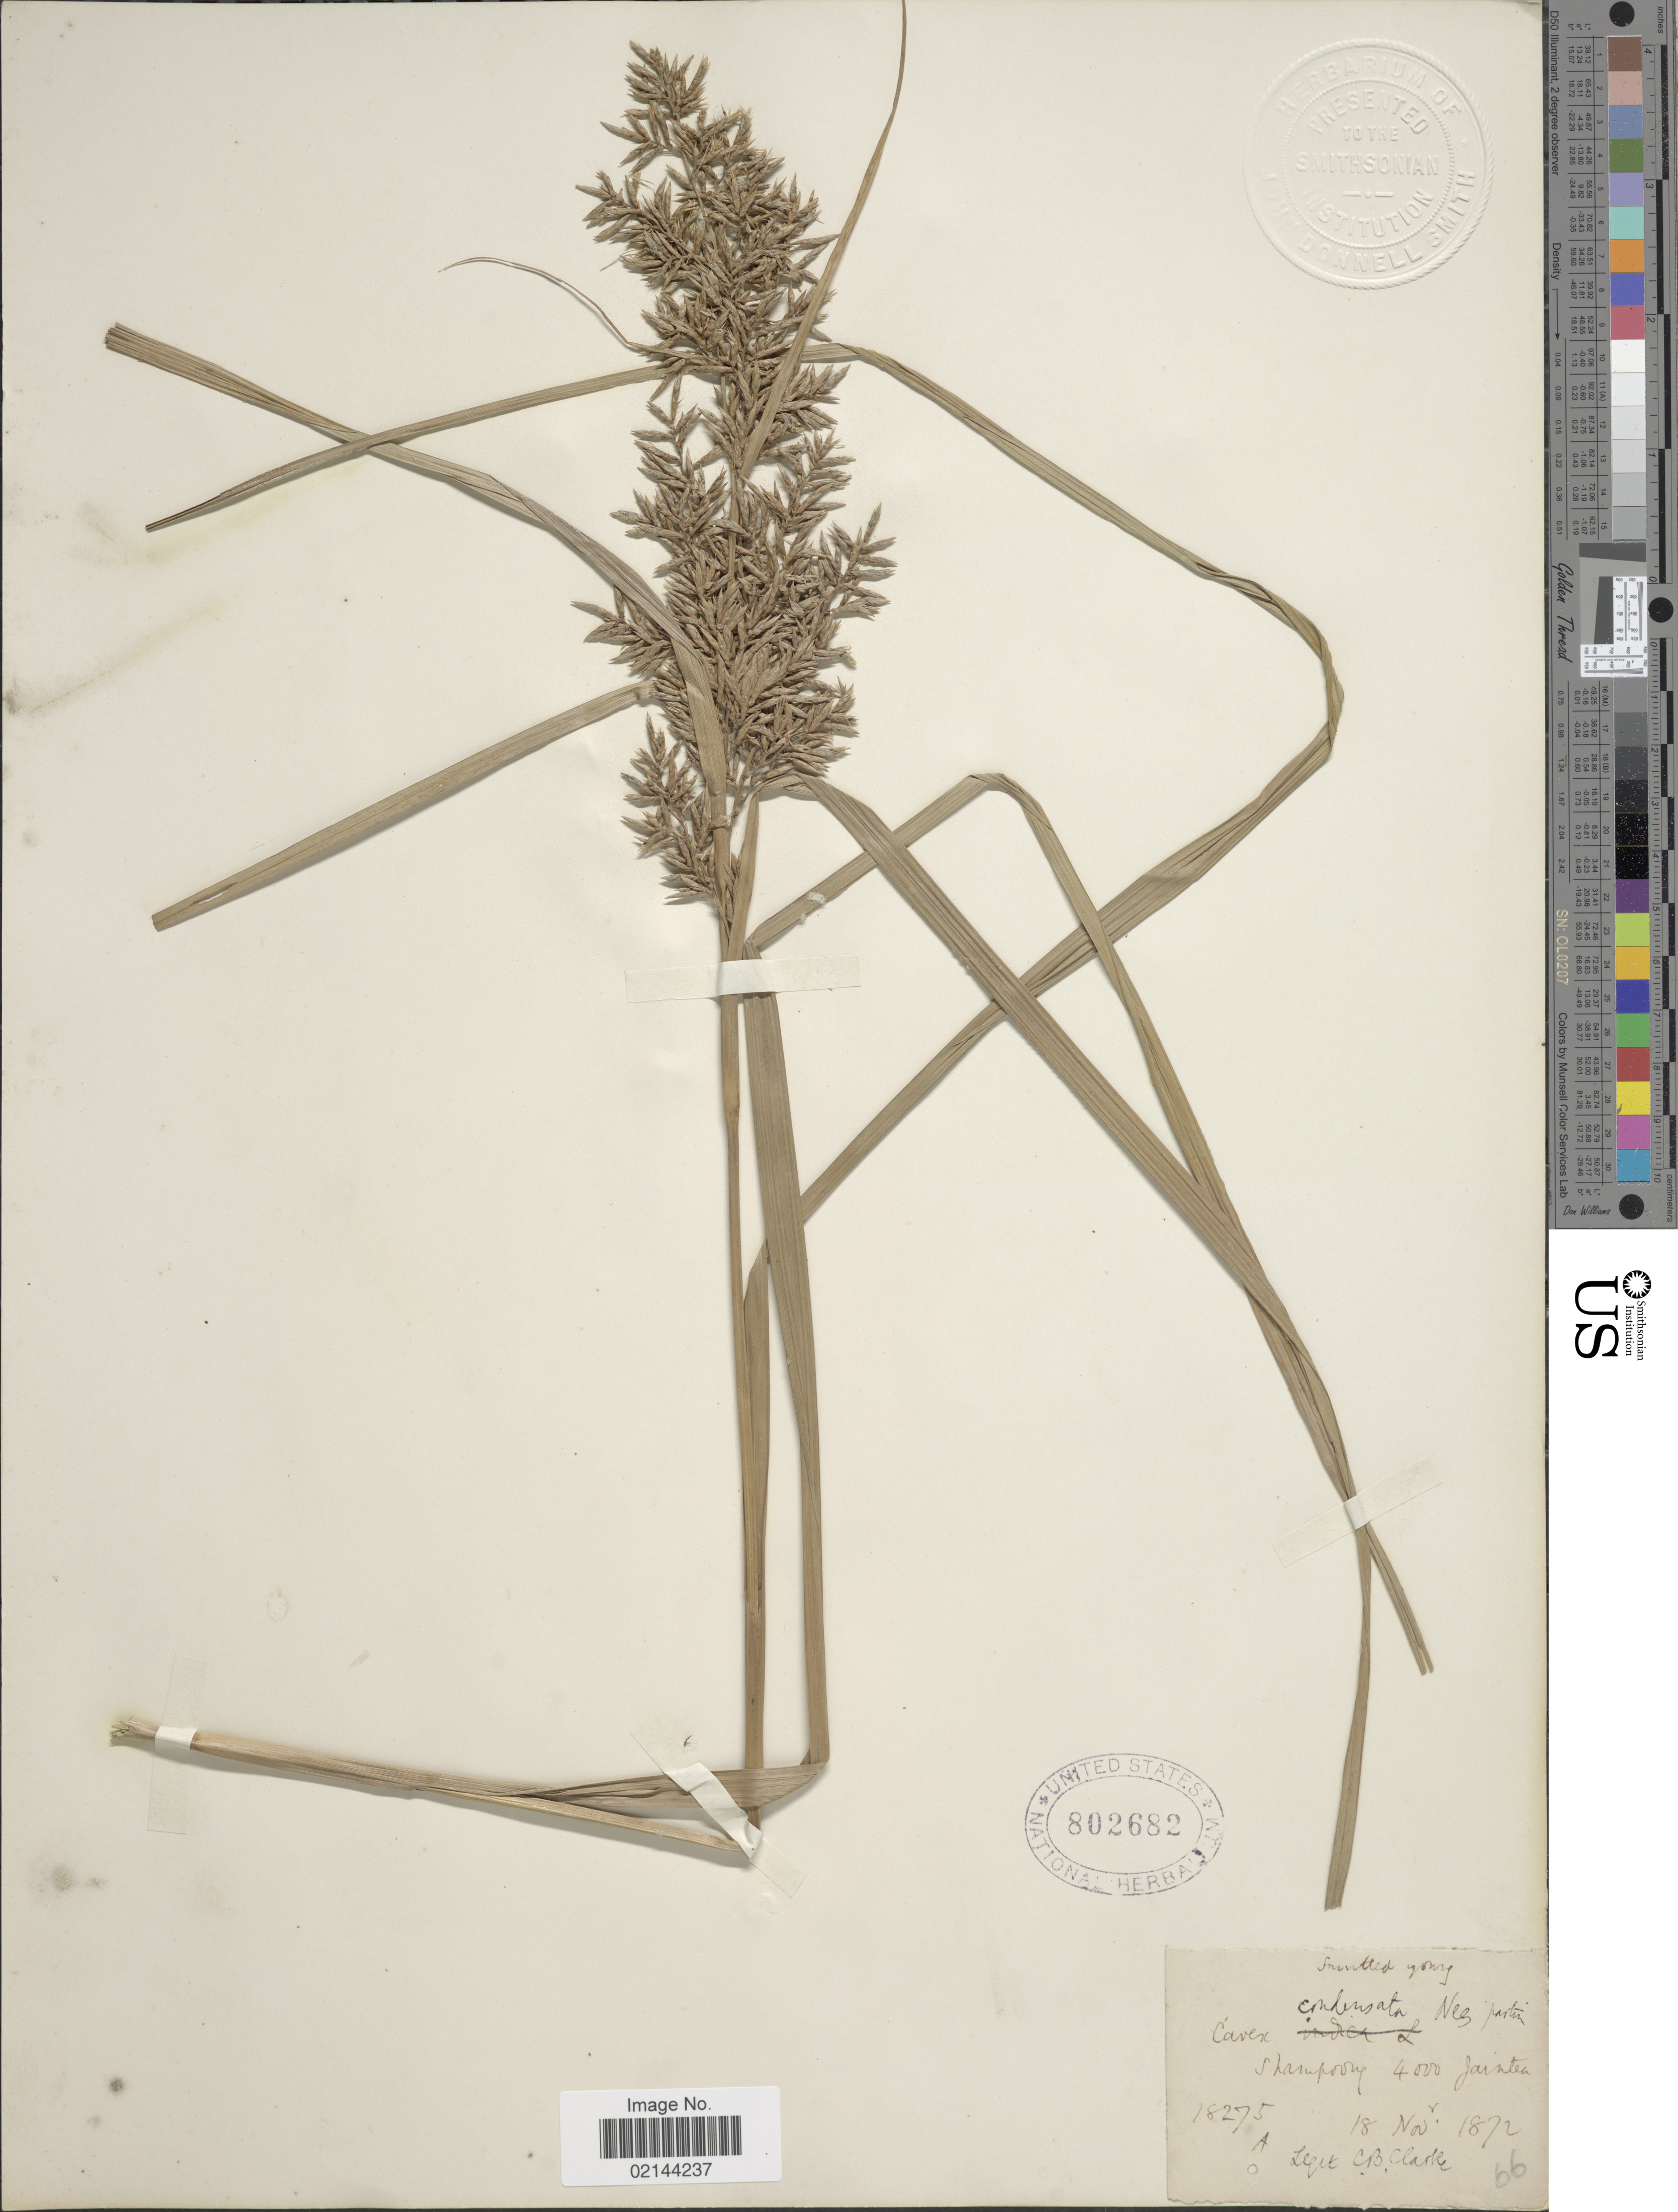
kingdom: Plantae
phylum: Tracheophyta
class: Liliopsida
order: Poales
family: Cyperaceae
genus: Carex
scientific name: Carex cruciata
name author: Wahlenb.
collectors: C. B. Clarke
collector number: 18275A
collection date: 1872-11-18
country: India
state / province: Meghalaya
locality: Shampoony, Jaintea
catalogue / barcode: US 802682